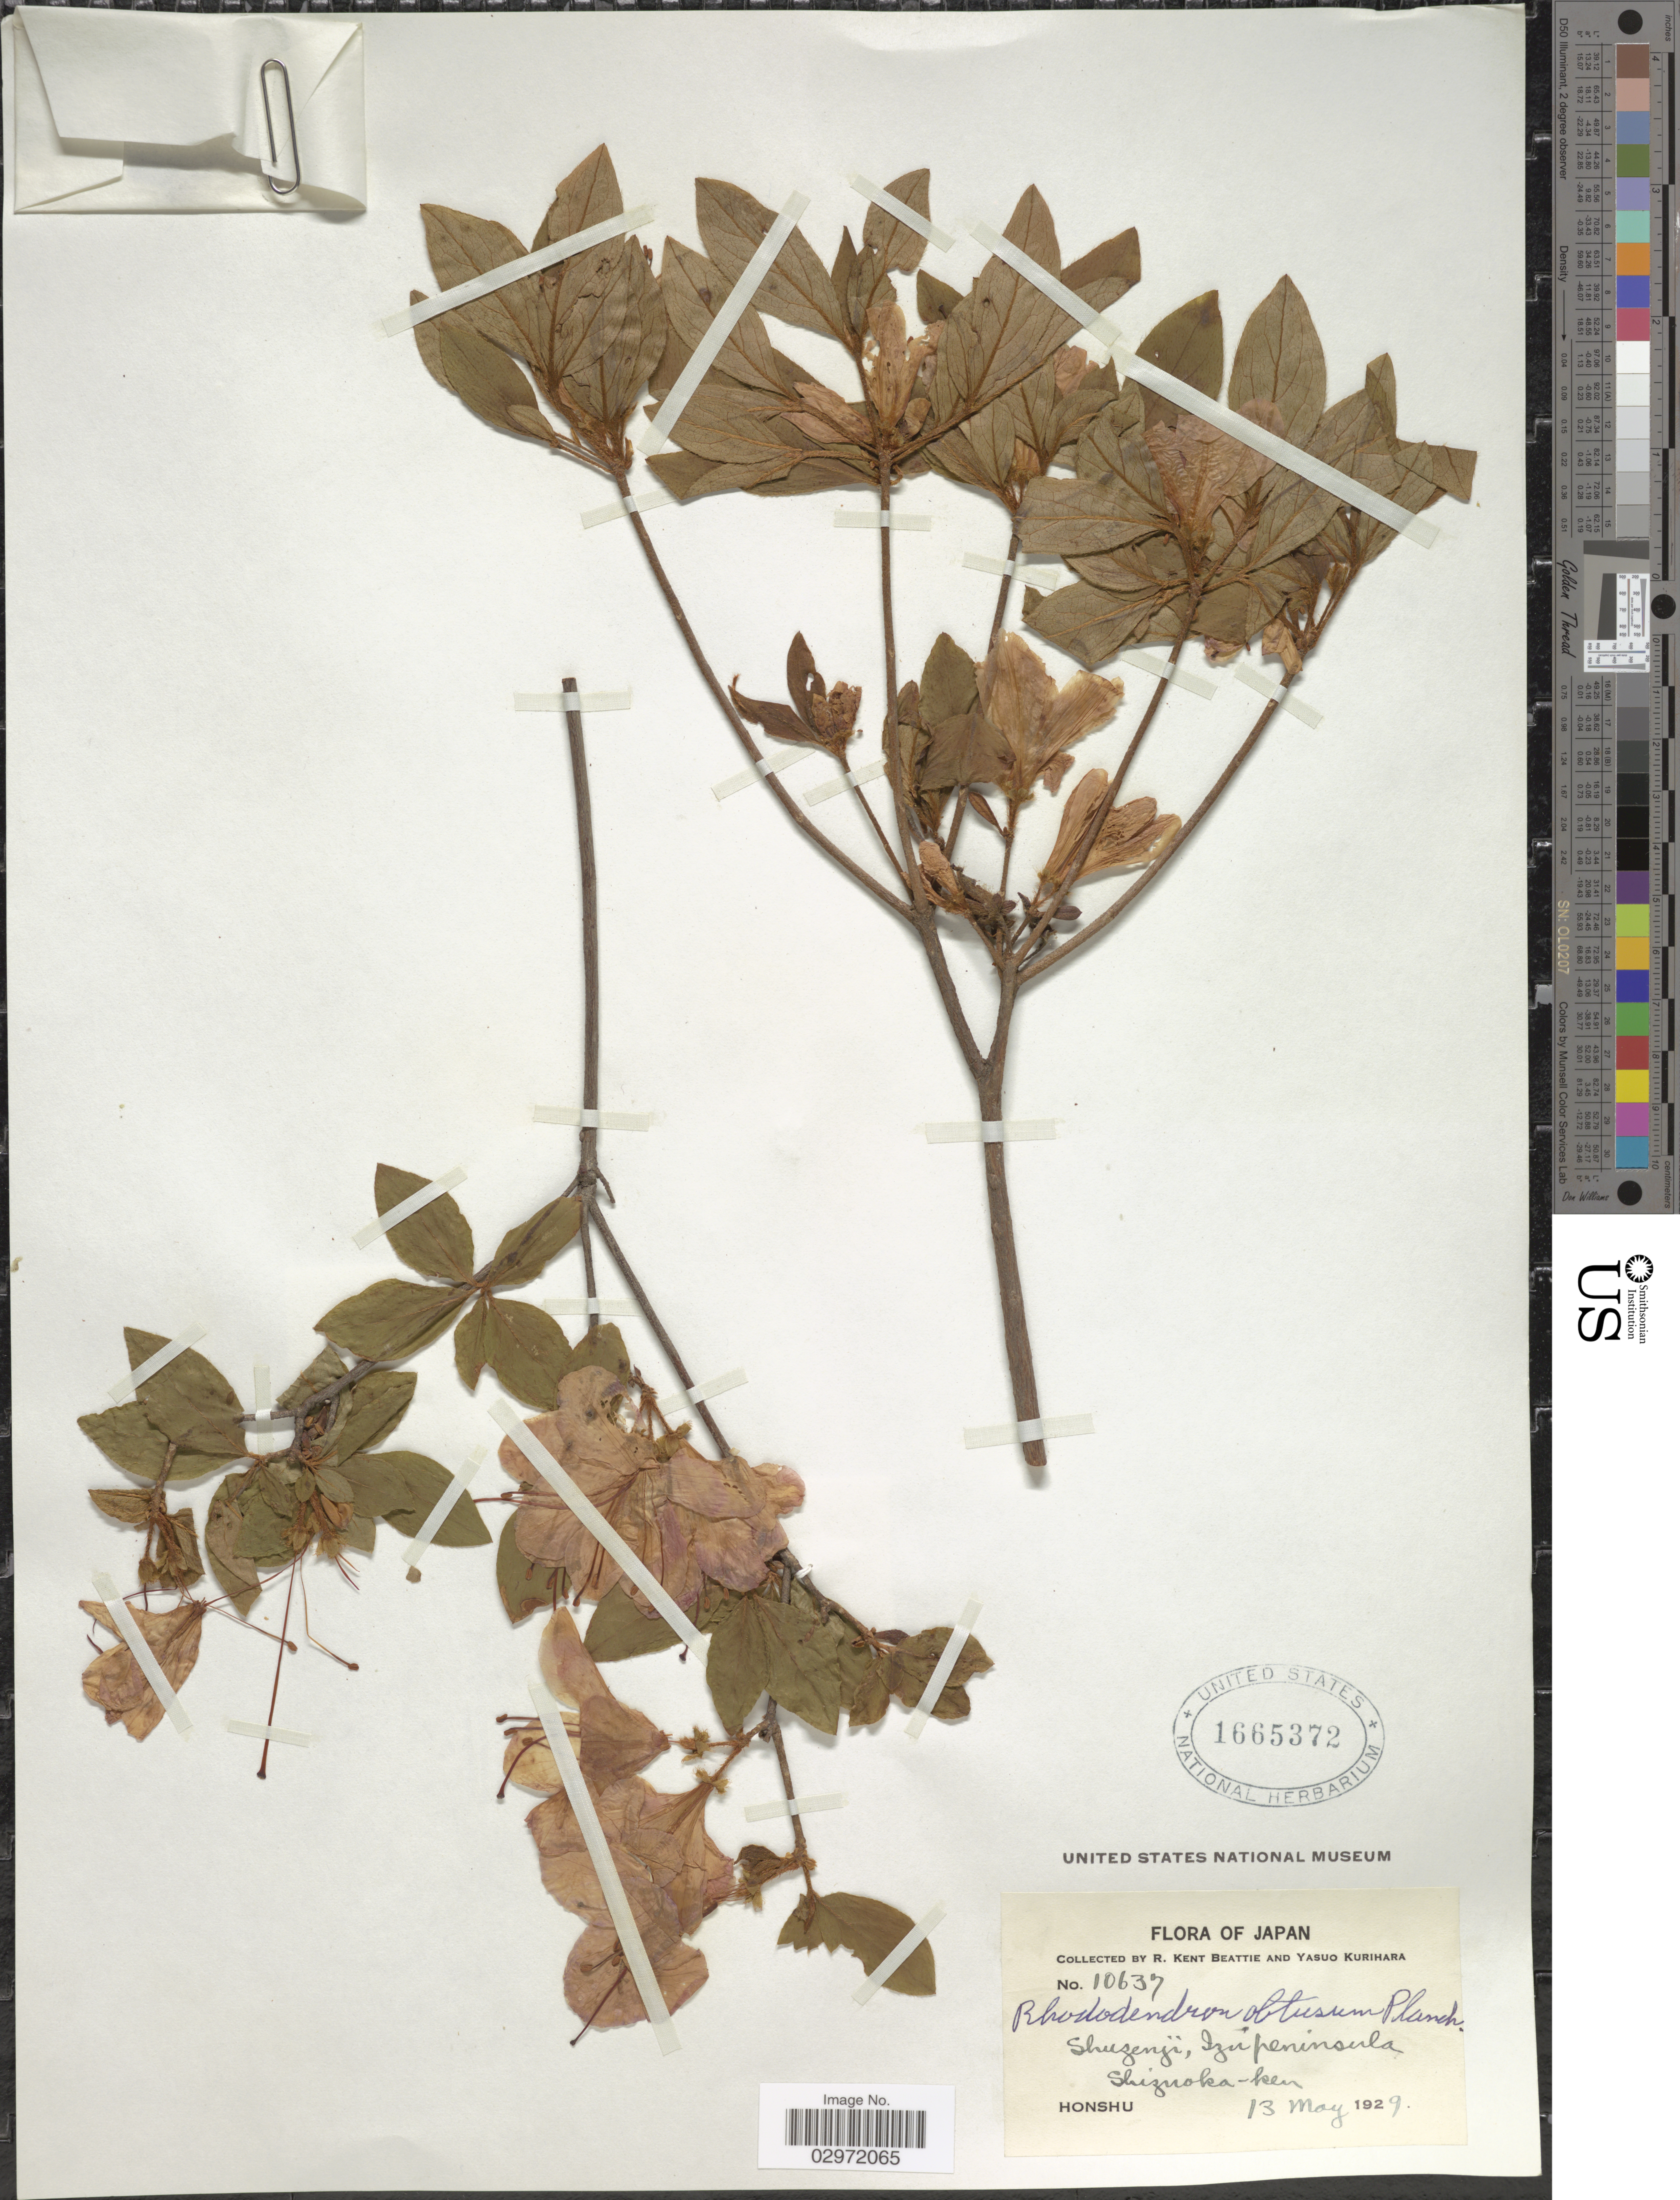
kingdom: Plantae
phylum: Tracheophyta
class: Magnoliopsida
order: Ericales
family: Ericaceae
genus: Rhododendron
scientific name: Rhododendron obtusum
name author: (Lindl.) Planch.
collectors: R. K. Beattie & Y. Kurihara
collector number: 10637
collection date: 1929-05-13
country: Japan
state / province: Sizuoka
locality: Shuzenji, Izu peninsula, Shizuoka-ken. Honshu.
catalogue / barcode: US 1665372